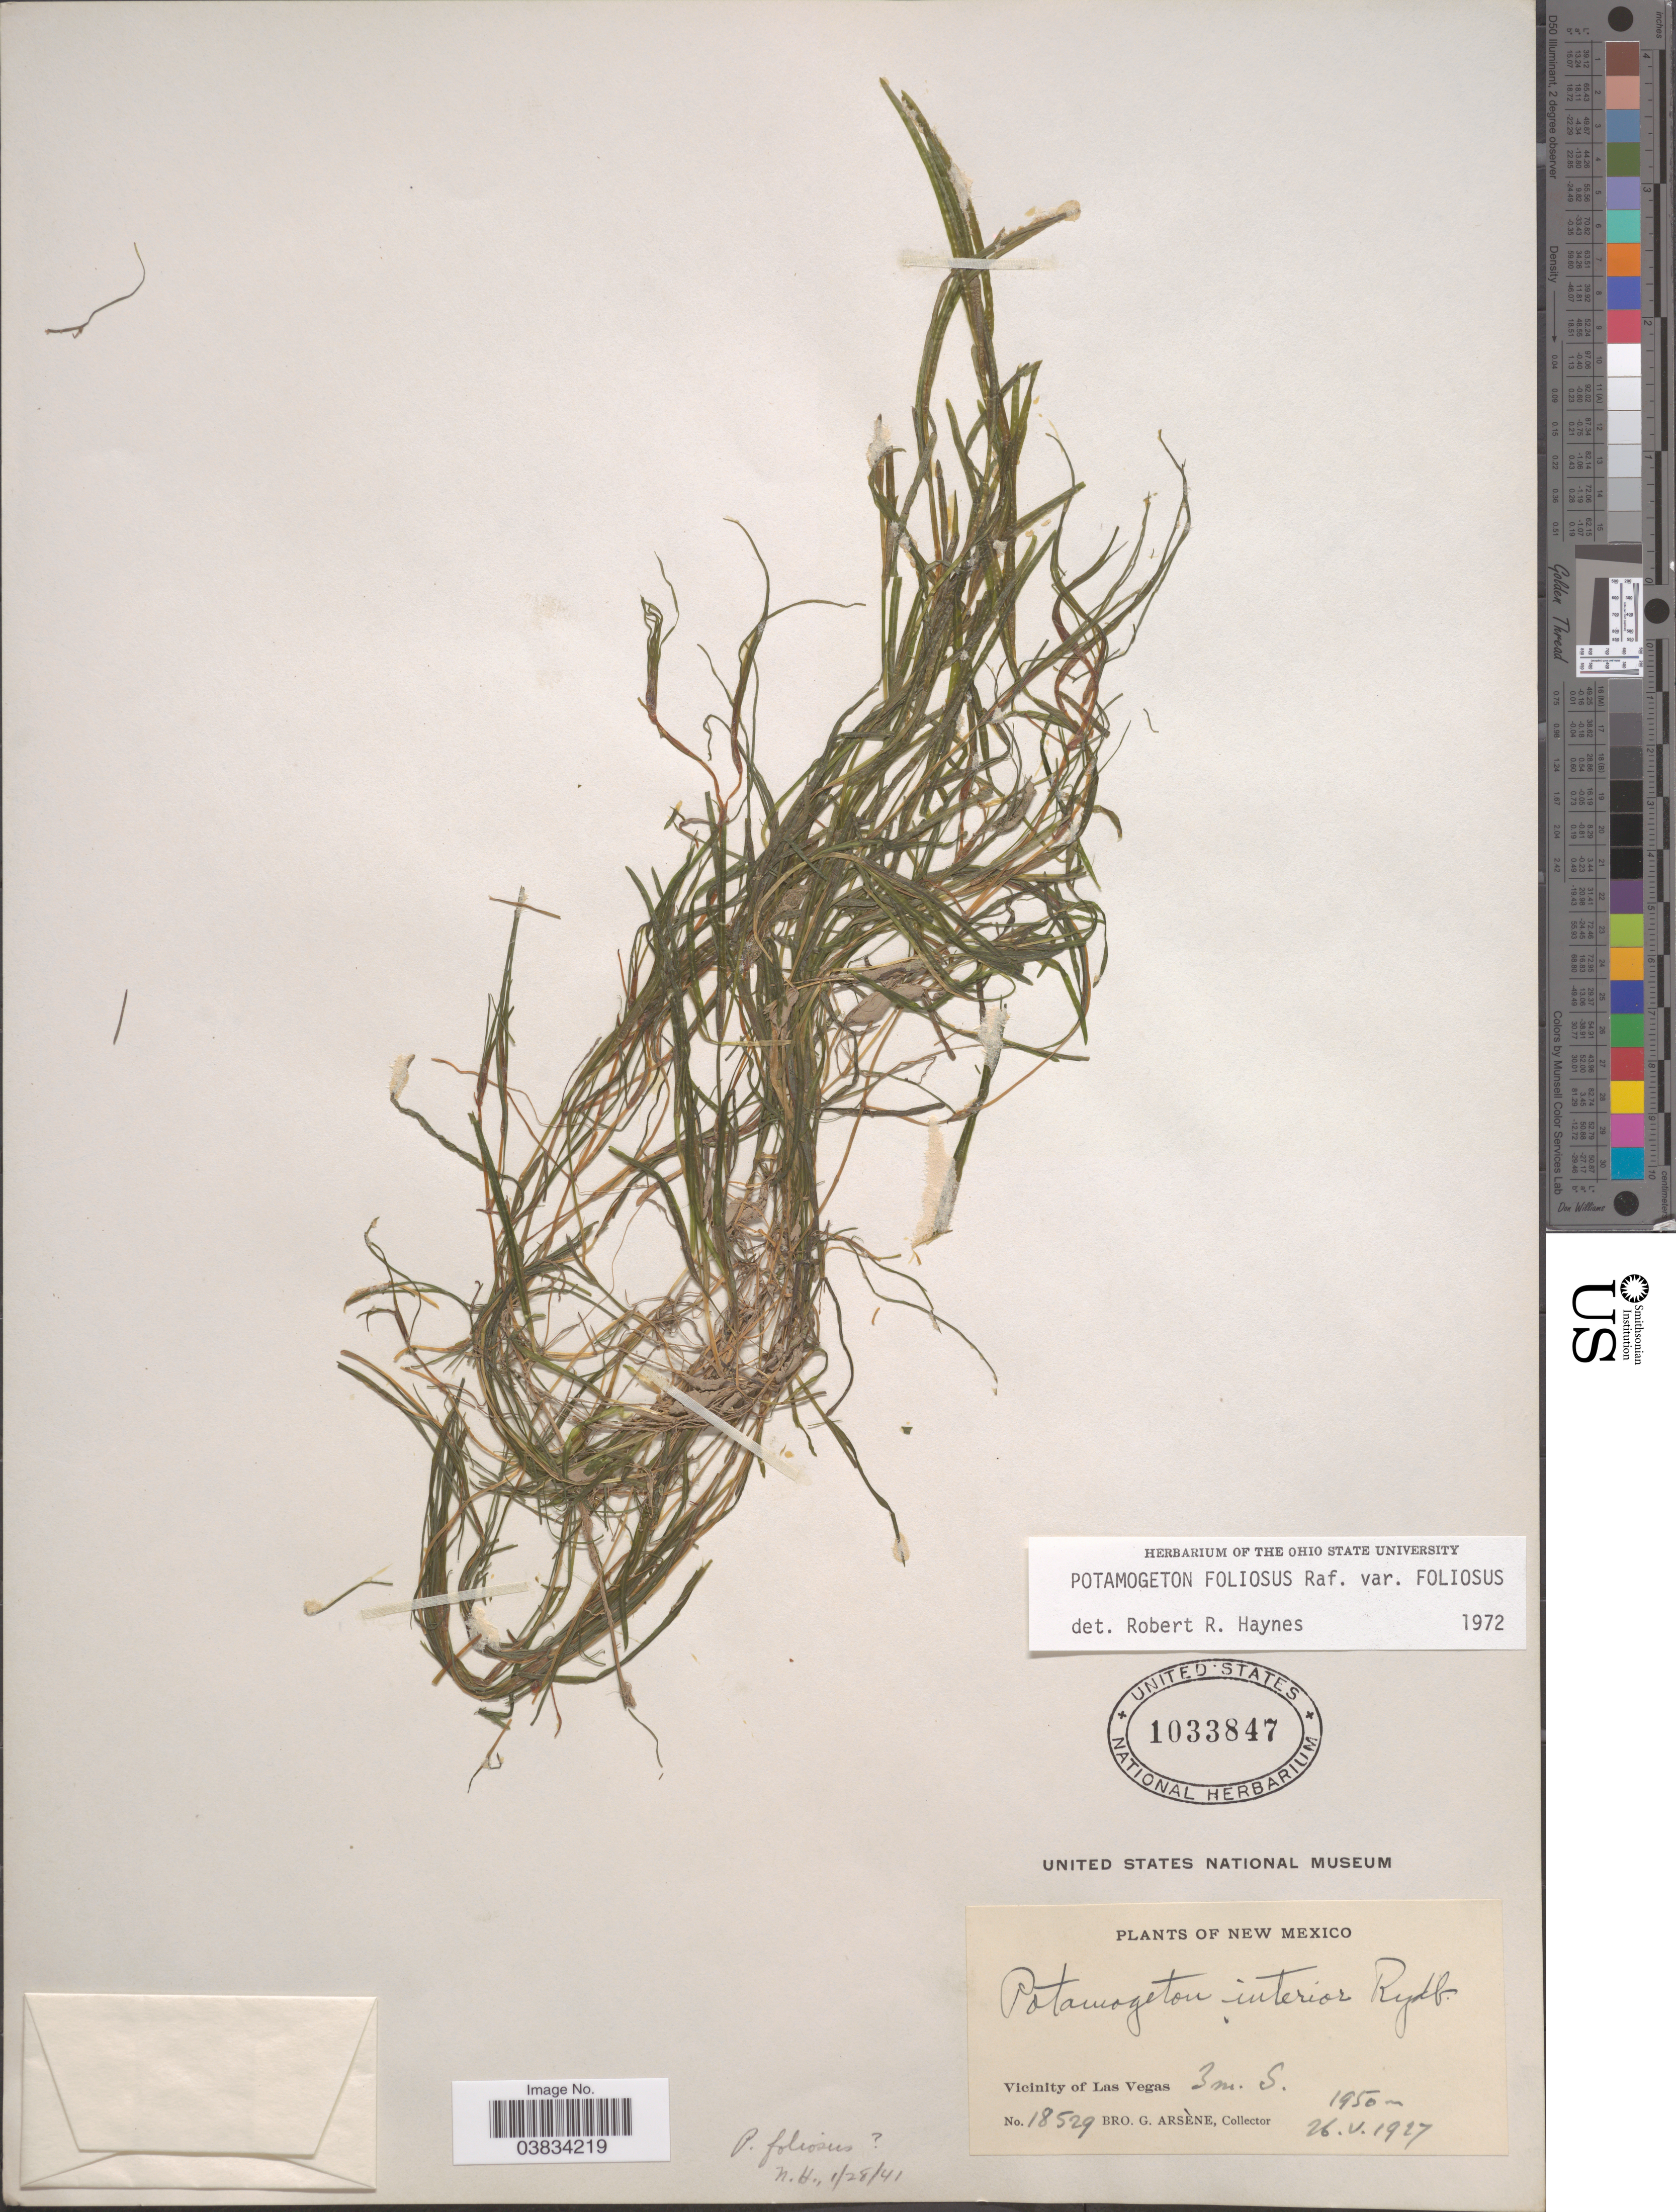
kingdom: Plantae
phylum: Tracheophyta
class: Liliopsida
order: Alismatales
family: Potamogetonaceae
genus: Potamogeton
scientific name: Potamogeton foliosus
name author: Raf.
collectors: Bro. G. Arsène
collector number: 18529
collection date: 1927-05-26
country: United States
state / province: New Mexico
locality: Vicinity of Las Vegas, 3 m. S.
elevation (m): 1950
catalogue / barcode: US 1033847